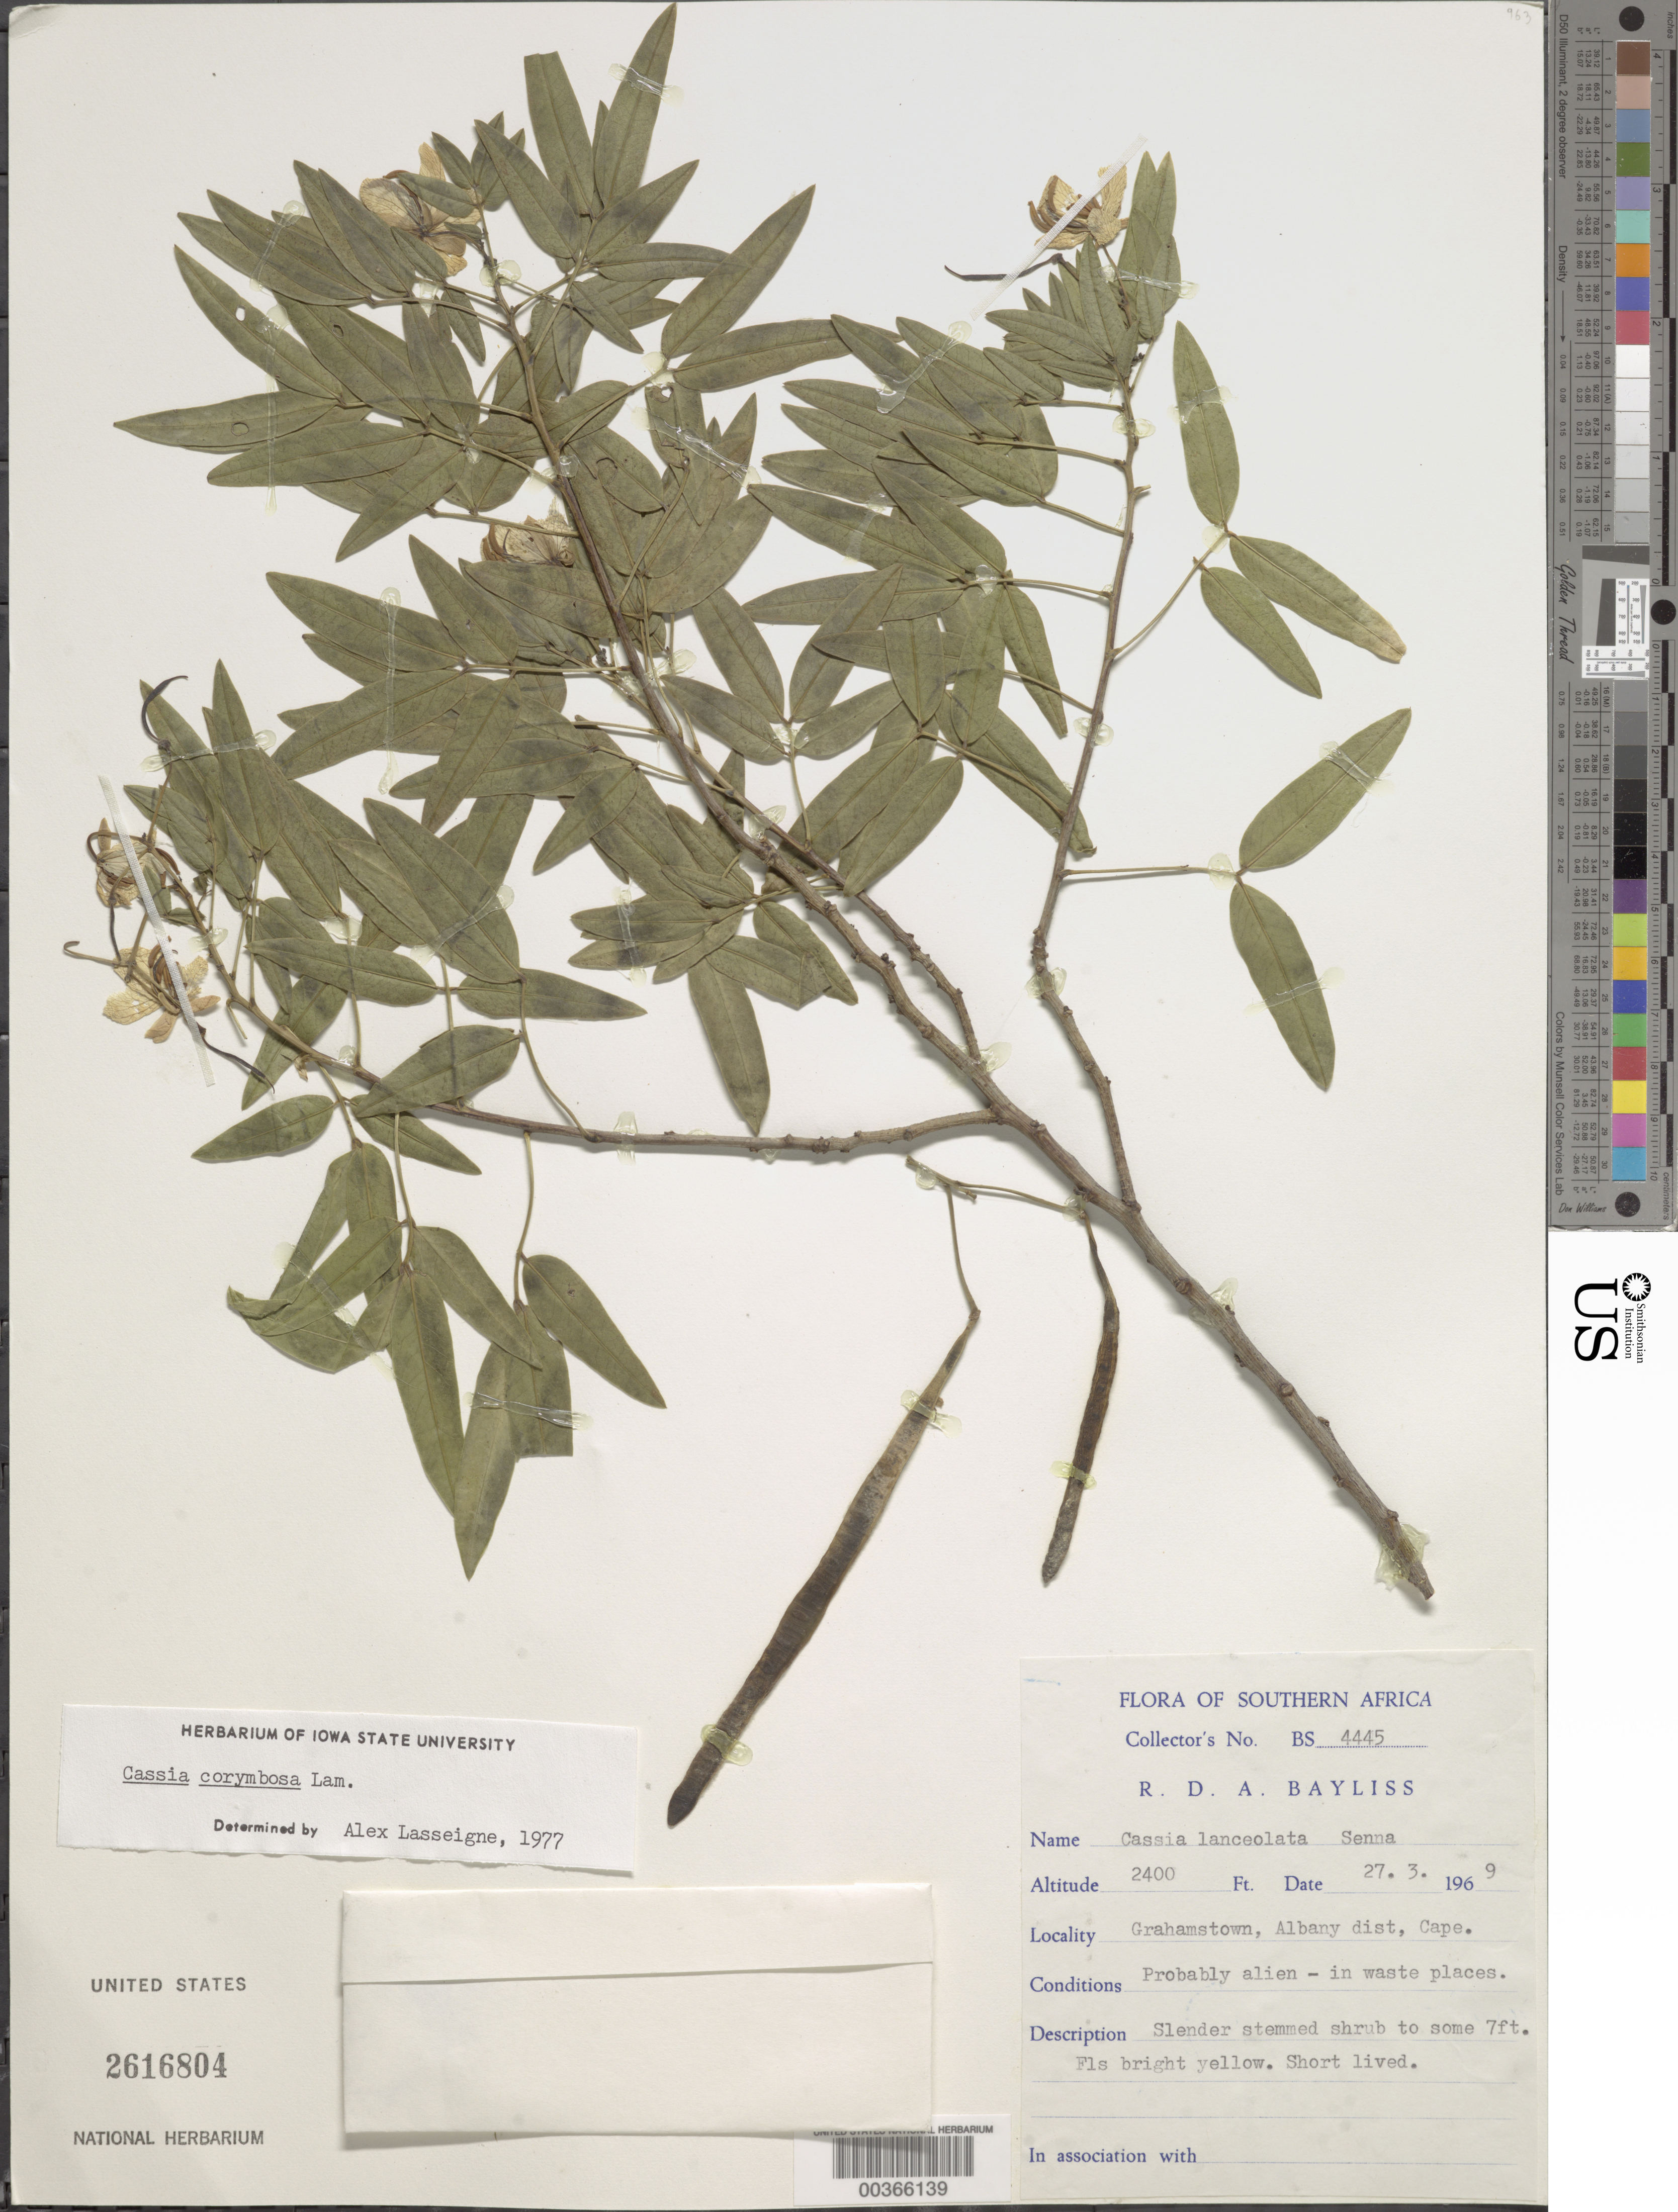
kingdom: Plantae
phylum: Tracheophyta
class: Magnoliopsida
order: Fabales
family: Fabaceae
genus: Senna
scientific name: Senna corymbosa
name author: (Lam.) H.S. Irwin & Barneby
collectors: R. D. Bayliss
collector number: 4445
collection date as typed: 27 Mar 1969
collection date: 1969-03-27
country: South Africa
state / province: Eastern Cape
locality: Grahamstown. Albany Dist.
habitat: In waste places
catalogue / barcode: US 2616804